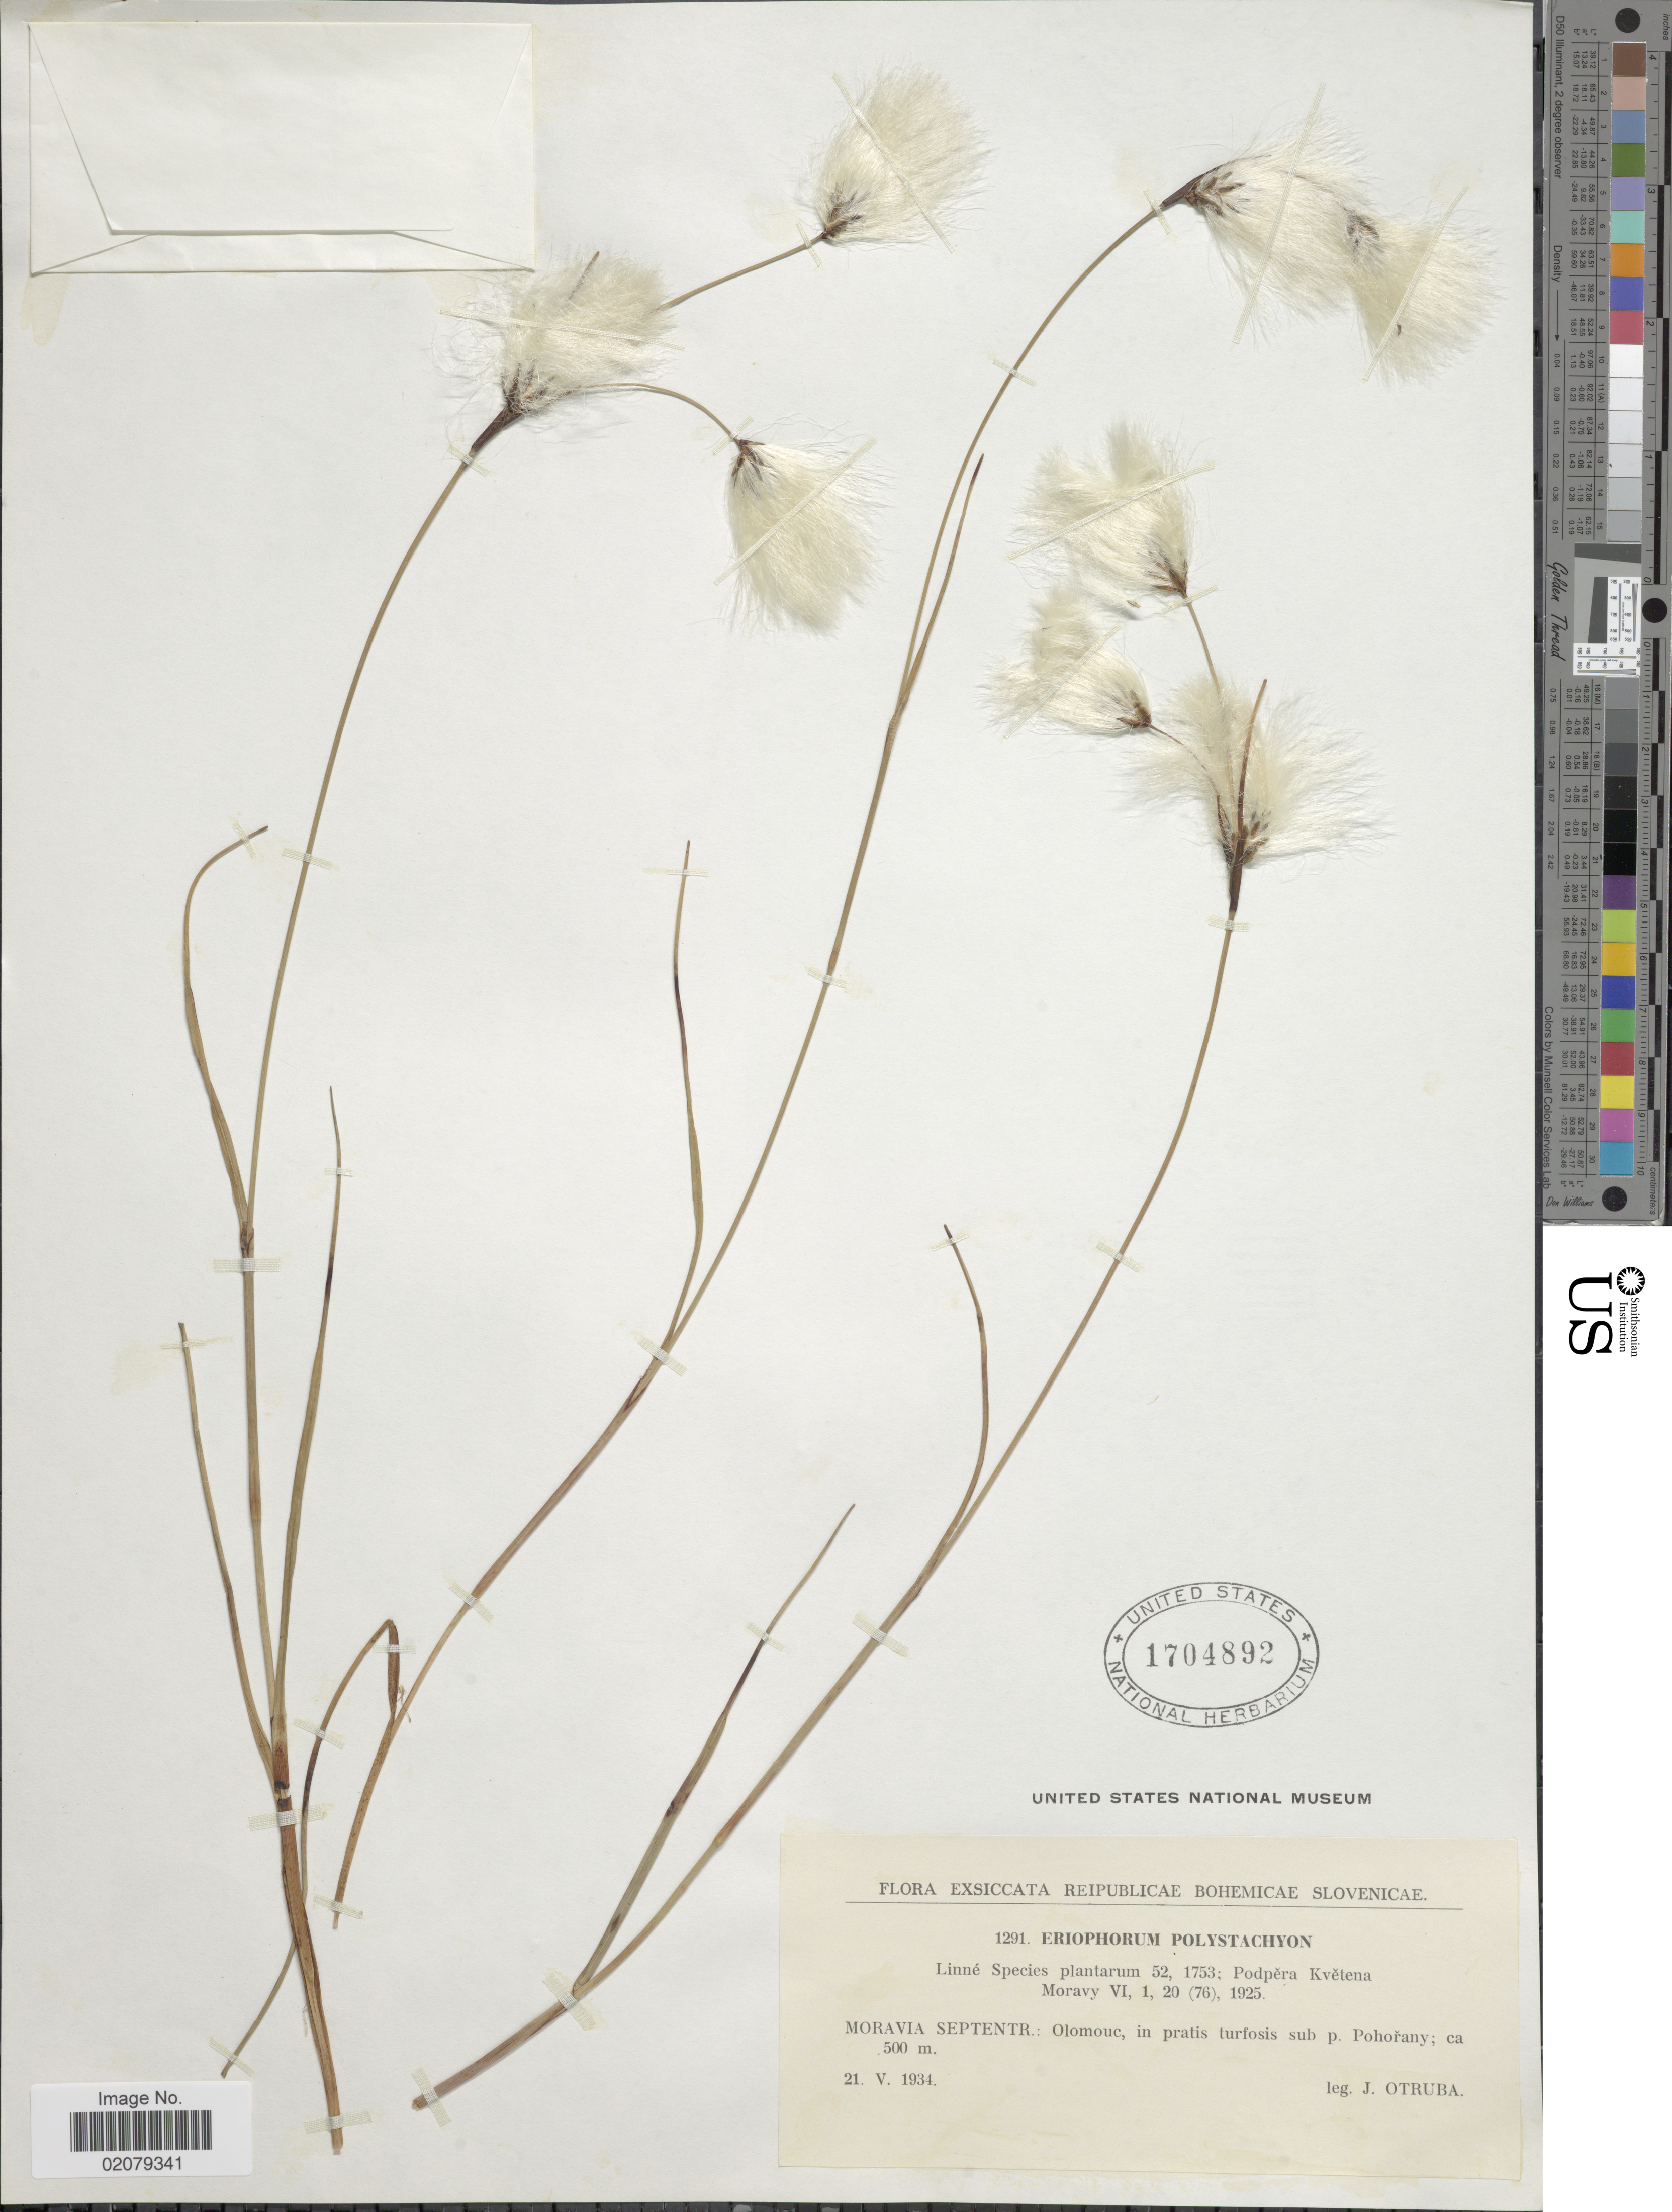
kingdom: Plantae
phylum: Tracheophyta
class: Liliopsida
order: Poales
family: Cyperaceae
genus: Eriophorum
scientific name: Eriophorum angustifolium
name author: Honck.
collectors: J. Otruba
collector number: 1291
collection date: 1934-05-21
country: Czechia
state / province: Olomouc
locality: Moravia Septentr.: Olomouc, in pratis turfosis sub p. Pohorany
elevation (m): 500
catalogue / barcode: US 1704892